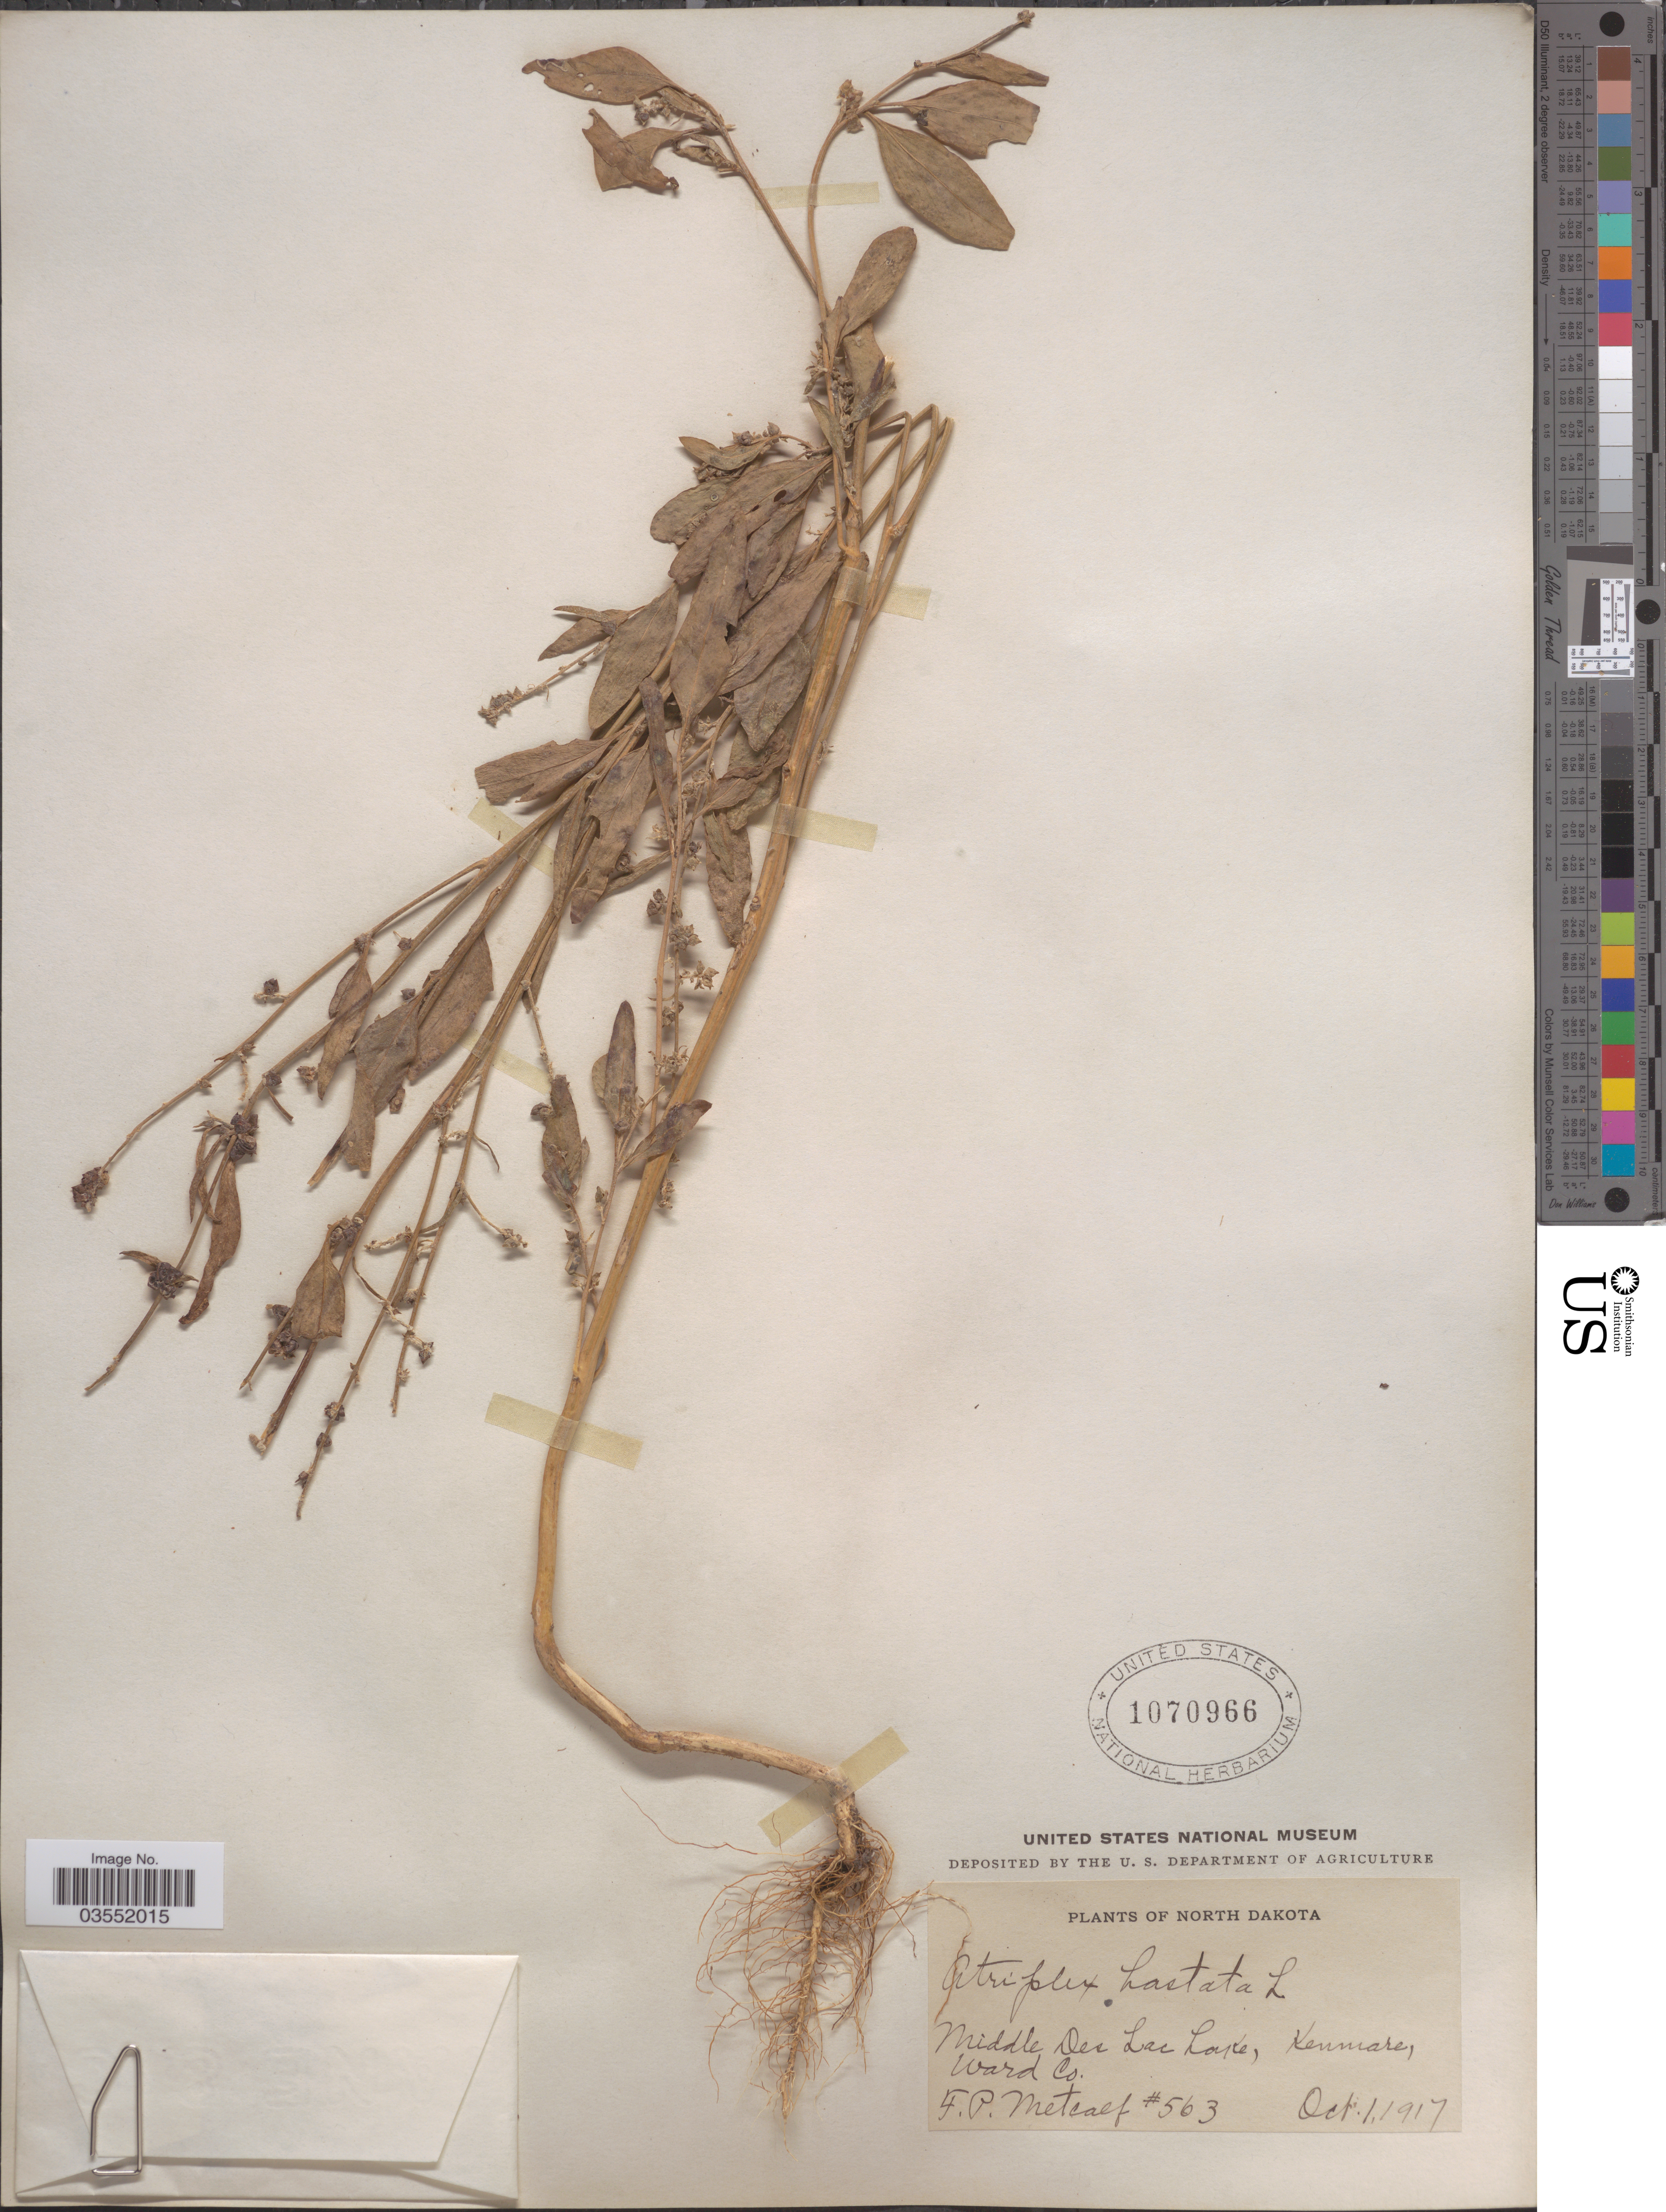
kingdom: Plantae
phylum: Tracheophyta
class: Magnoliopsida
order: Caryophyllales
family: Amaranthaceae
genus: Atriplex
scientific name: Atriplex hastata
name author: L.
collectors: F. Metcalf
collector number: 563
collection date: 1917-10-01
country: United States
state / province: North Dakota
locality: Middle Des Lac Lake, Kenmare, Ward Co.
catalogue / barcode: US 1070966